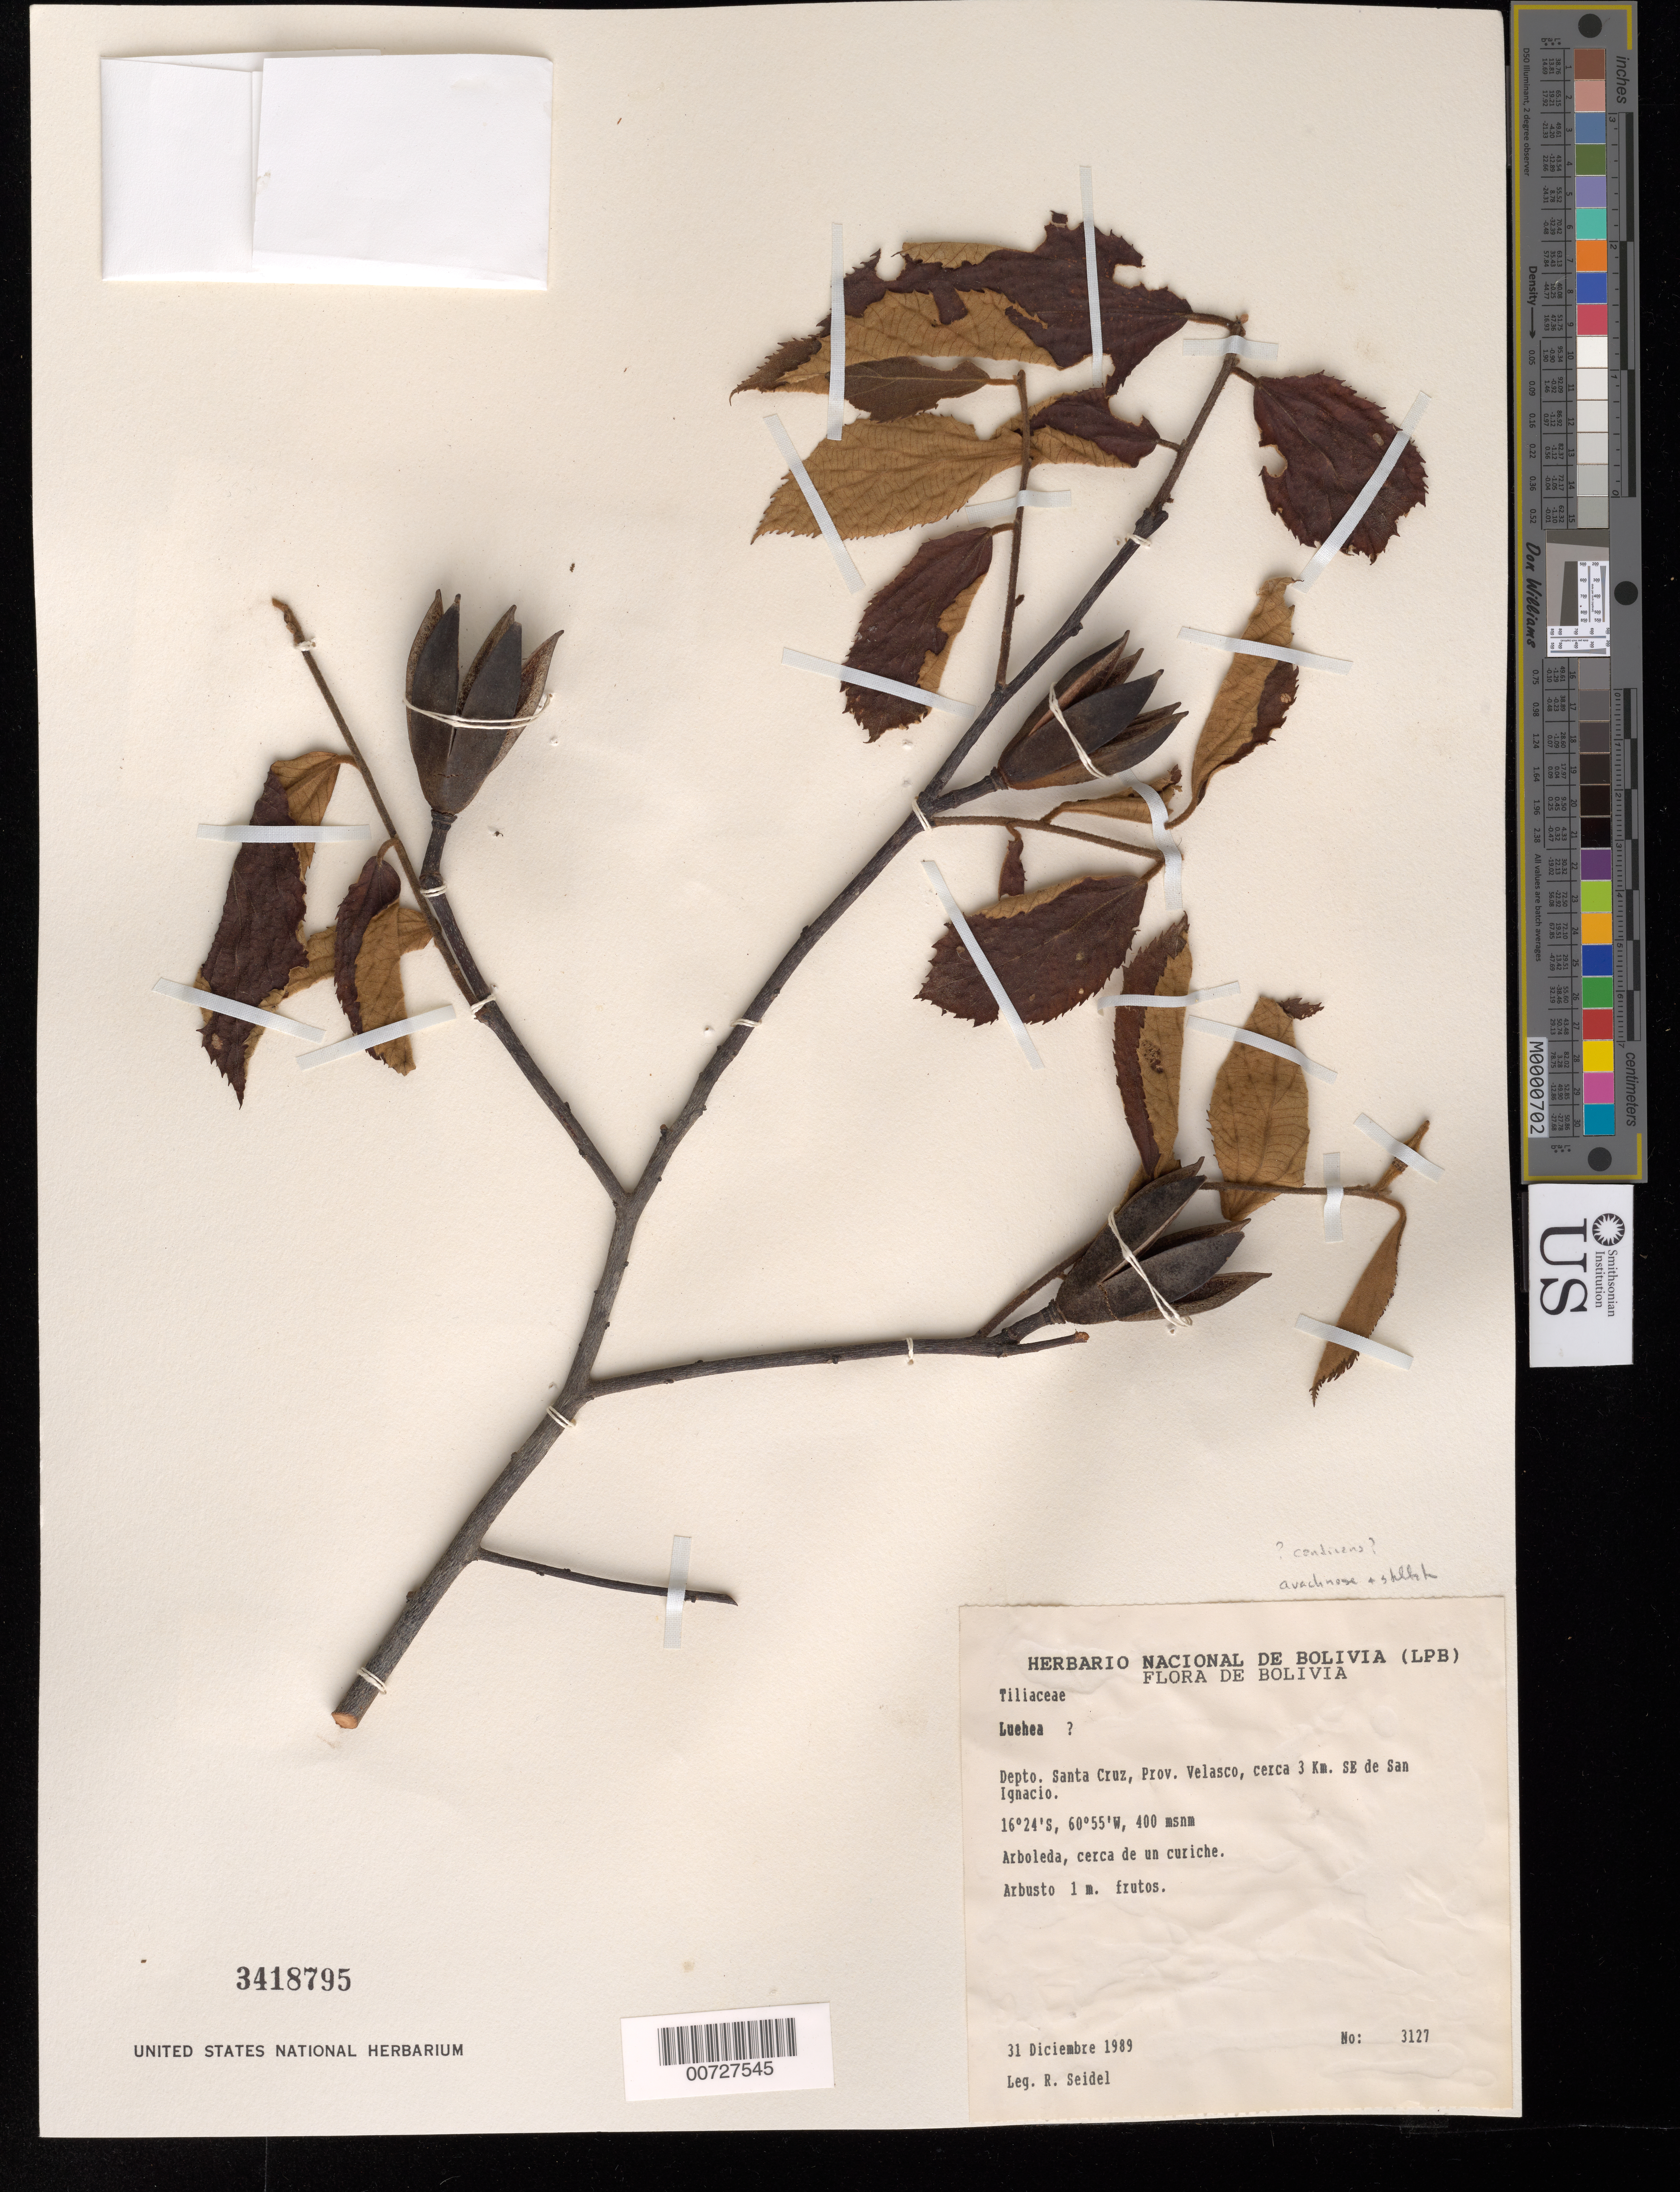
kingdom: Plantae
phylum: Tracheophyta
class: Magnoliopsida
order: Malvales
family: Malvaceae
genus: Luehea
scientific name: Luehea sp.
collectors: R. Seidel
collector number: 3127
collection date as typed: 31 Dec 1989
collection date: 1989-12-31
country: Bolivia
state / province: Santa Cruz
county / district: Velasco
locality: Cerca 3 km SE de San Ignacio.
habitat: Arboleda, cerca de un curiche.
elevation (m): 400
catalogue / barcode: US 3418795